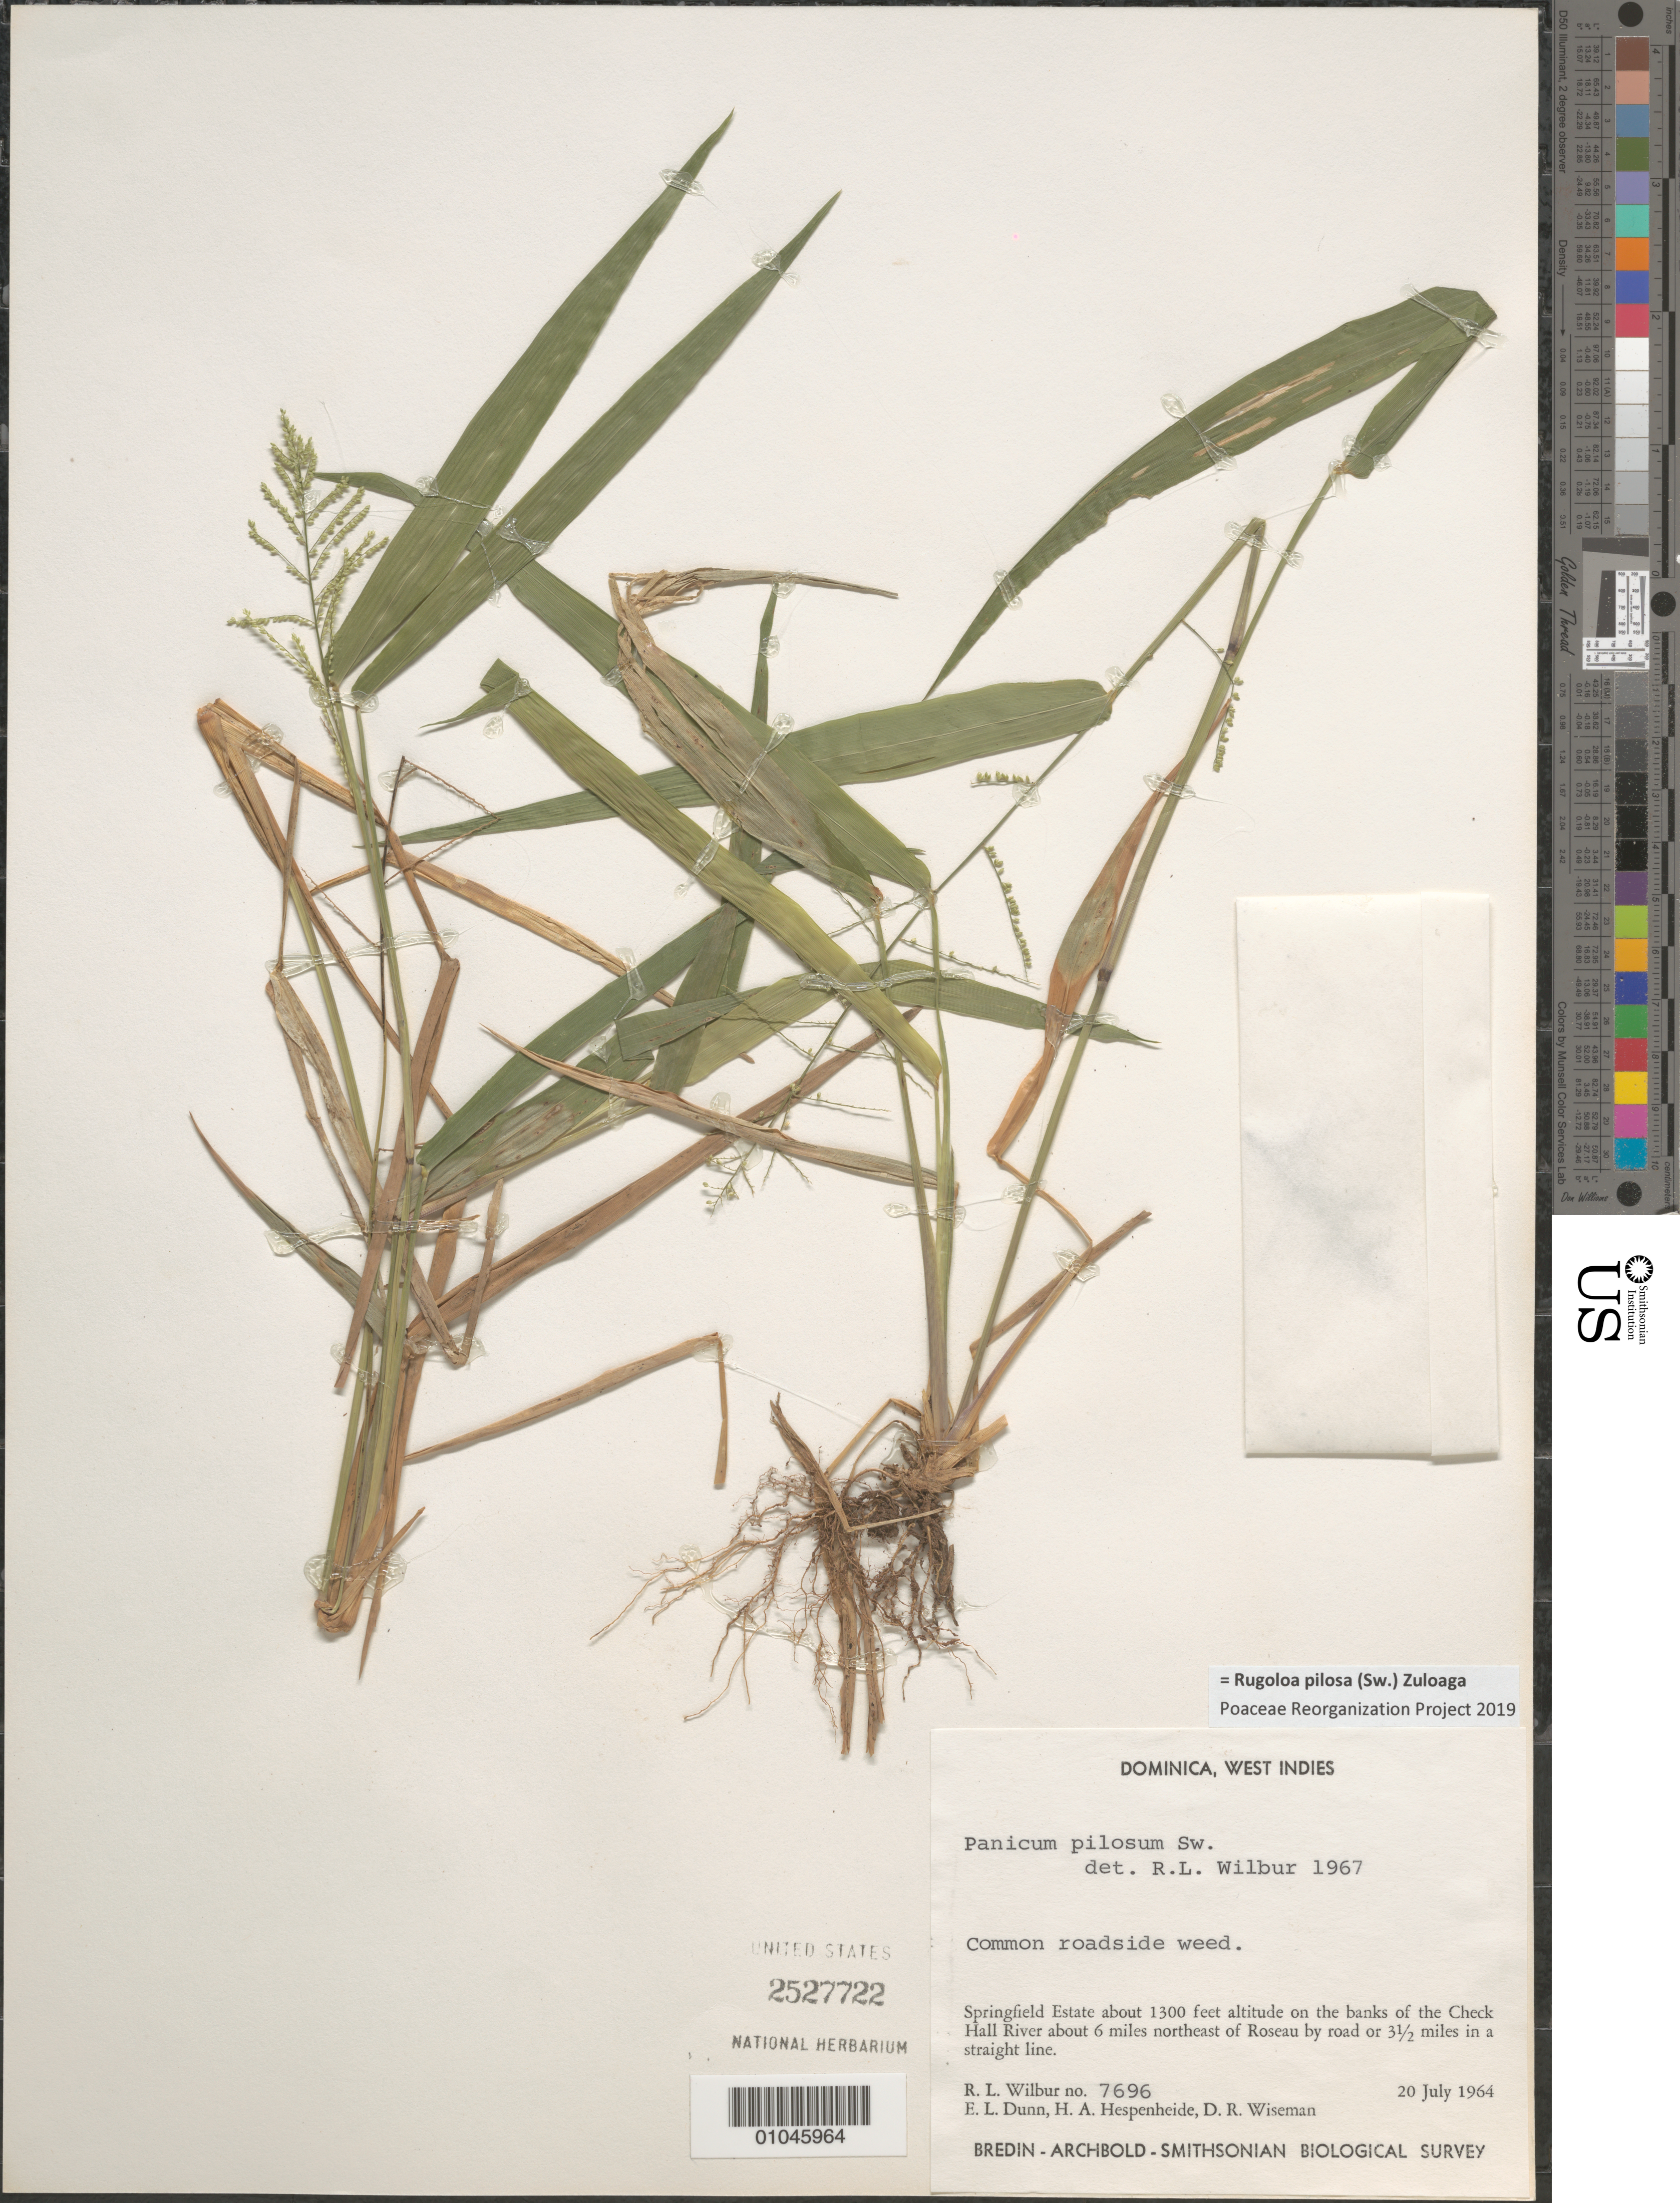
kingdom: Plantae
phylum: Tracheophyta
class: Liliopsida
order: Poales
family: Poaceae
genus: Panicum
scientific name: Panicum pilosum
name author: Sw.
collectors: R. L. Wilbur, E. Dunn, D. R. Wiseman & H. A. Hespenheide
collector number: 7696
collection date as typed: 20 Jul 1964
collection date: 1964-07-20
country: Dominica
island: Dominica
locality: Springfield Estate about 1300ft altitude on the banks of the Check Hall River about 6 miles NE of Roseau by road or 3.5 miles in a straight line.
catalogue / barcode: US 2527722